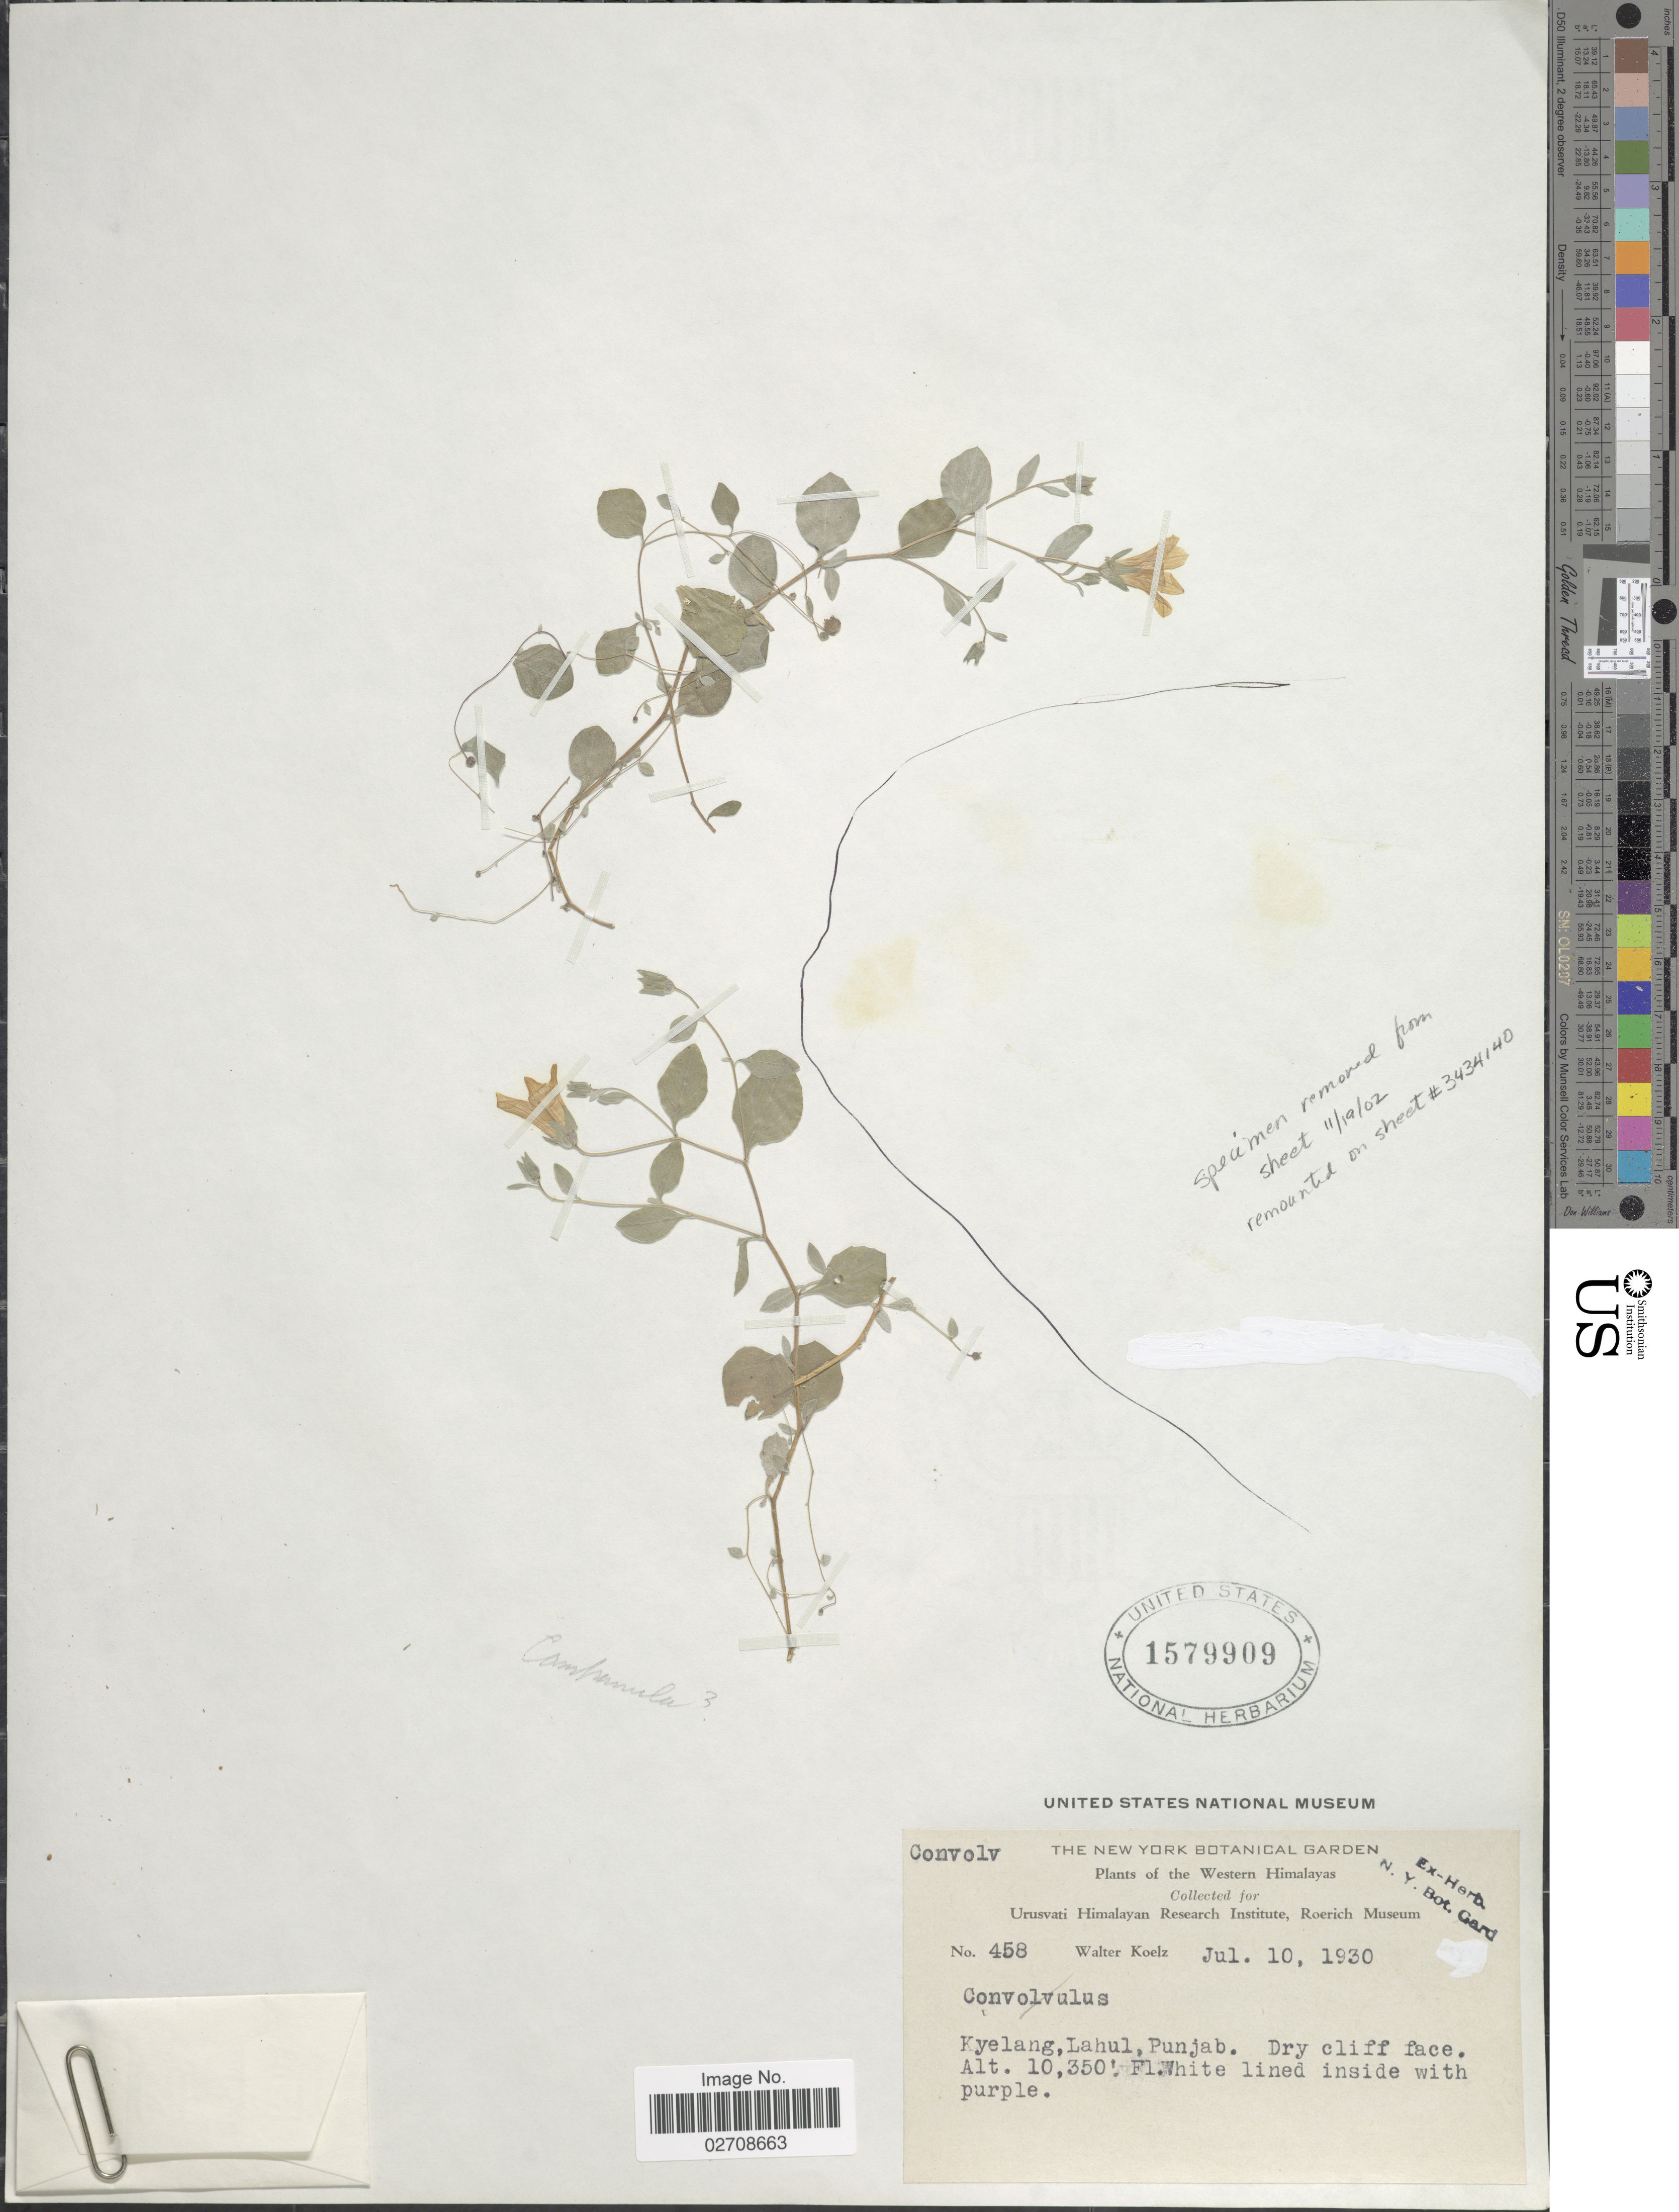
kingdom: Plantae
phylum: Tracheophyta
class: Magnoliopsida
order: Asterales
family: Campanulaceae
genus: Campanula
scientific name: Campanula sp.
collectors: W. N. Koelz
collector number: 458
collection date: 1930-07-10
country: India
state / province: Punjab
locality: The Western Himalayas, Kyelang, Lahul, Punjab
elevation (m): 3155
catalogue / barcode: US 1579909